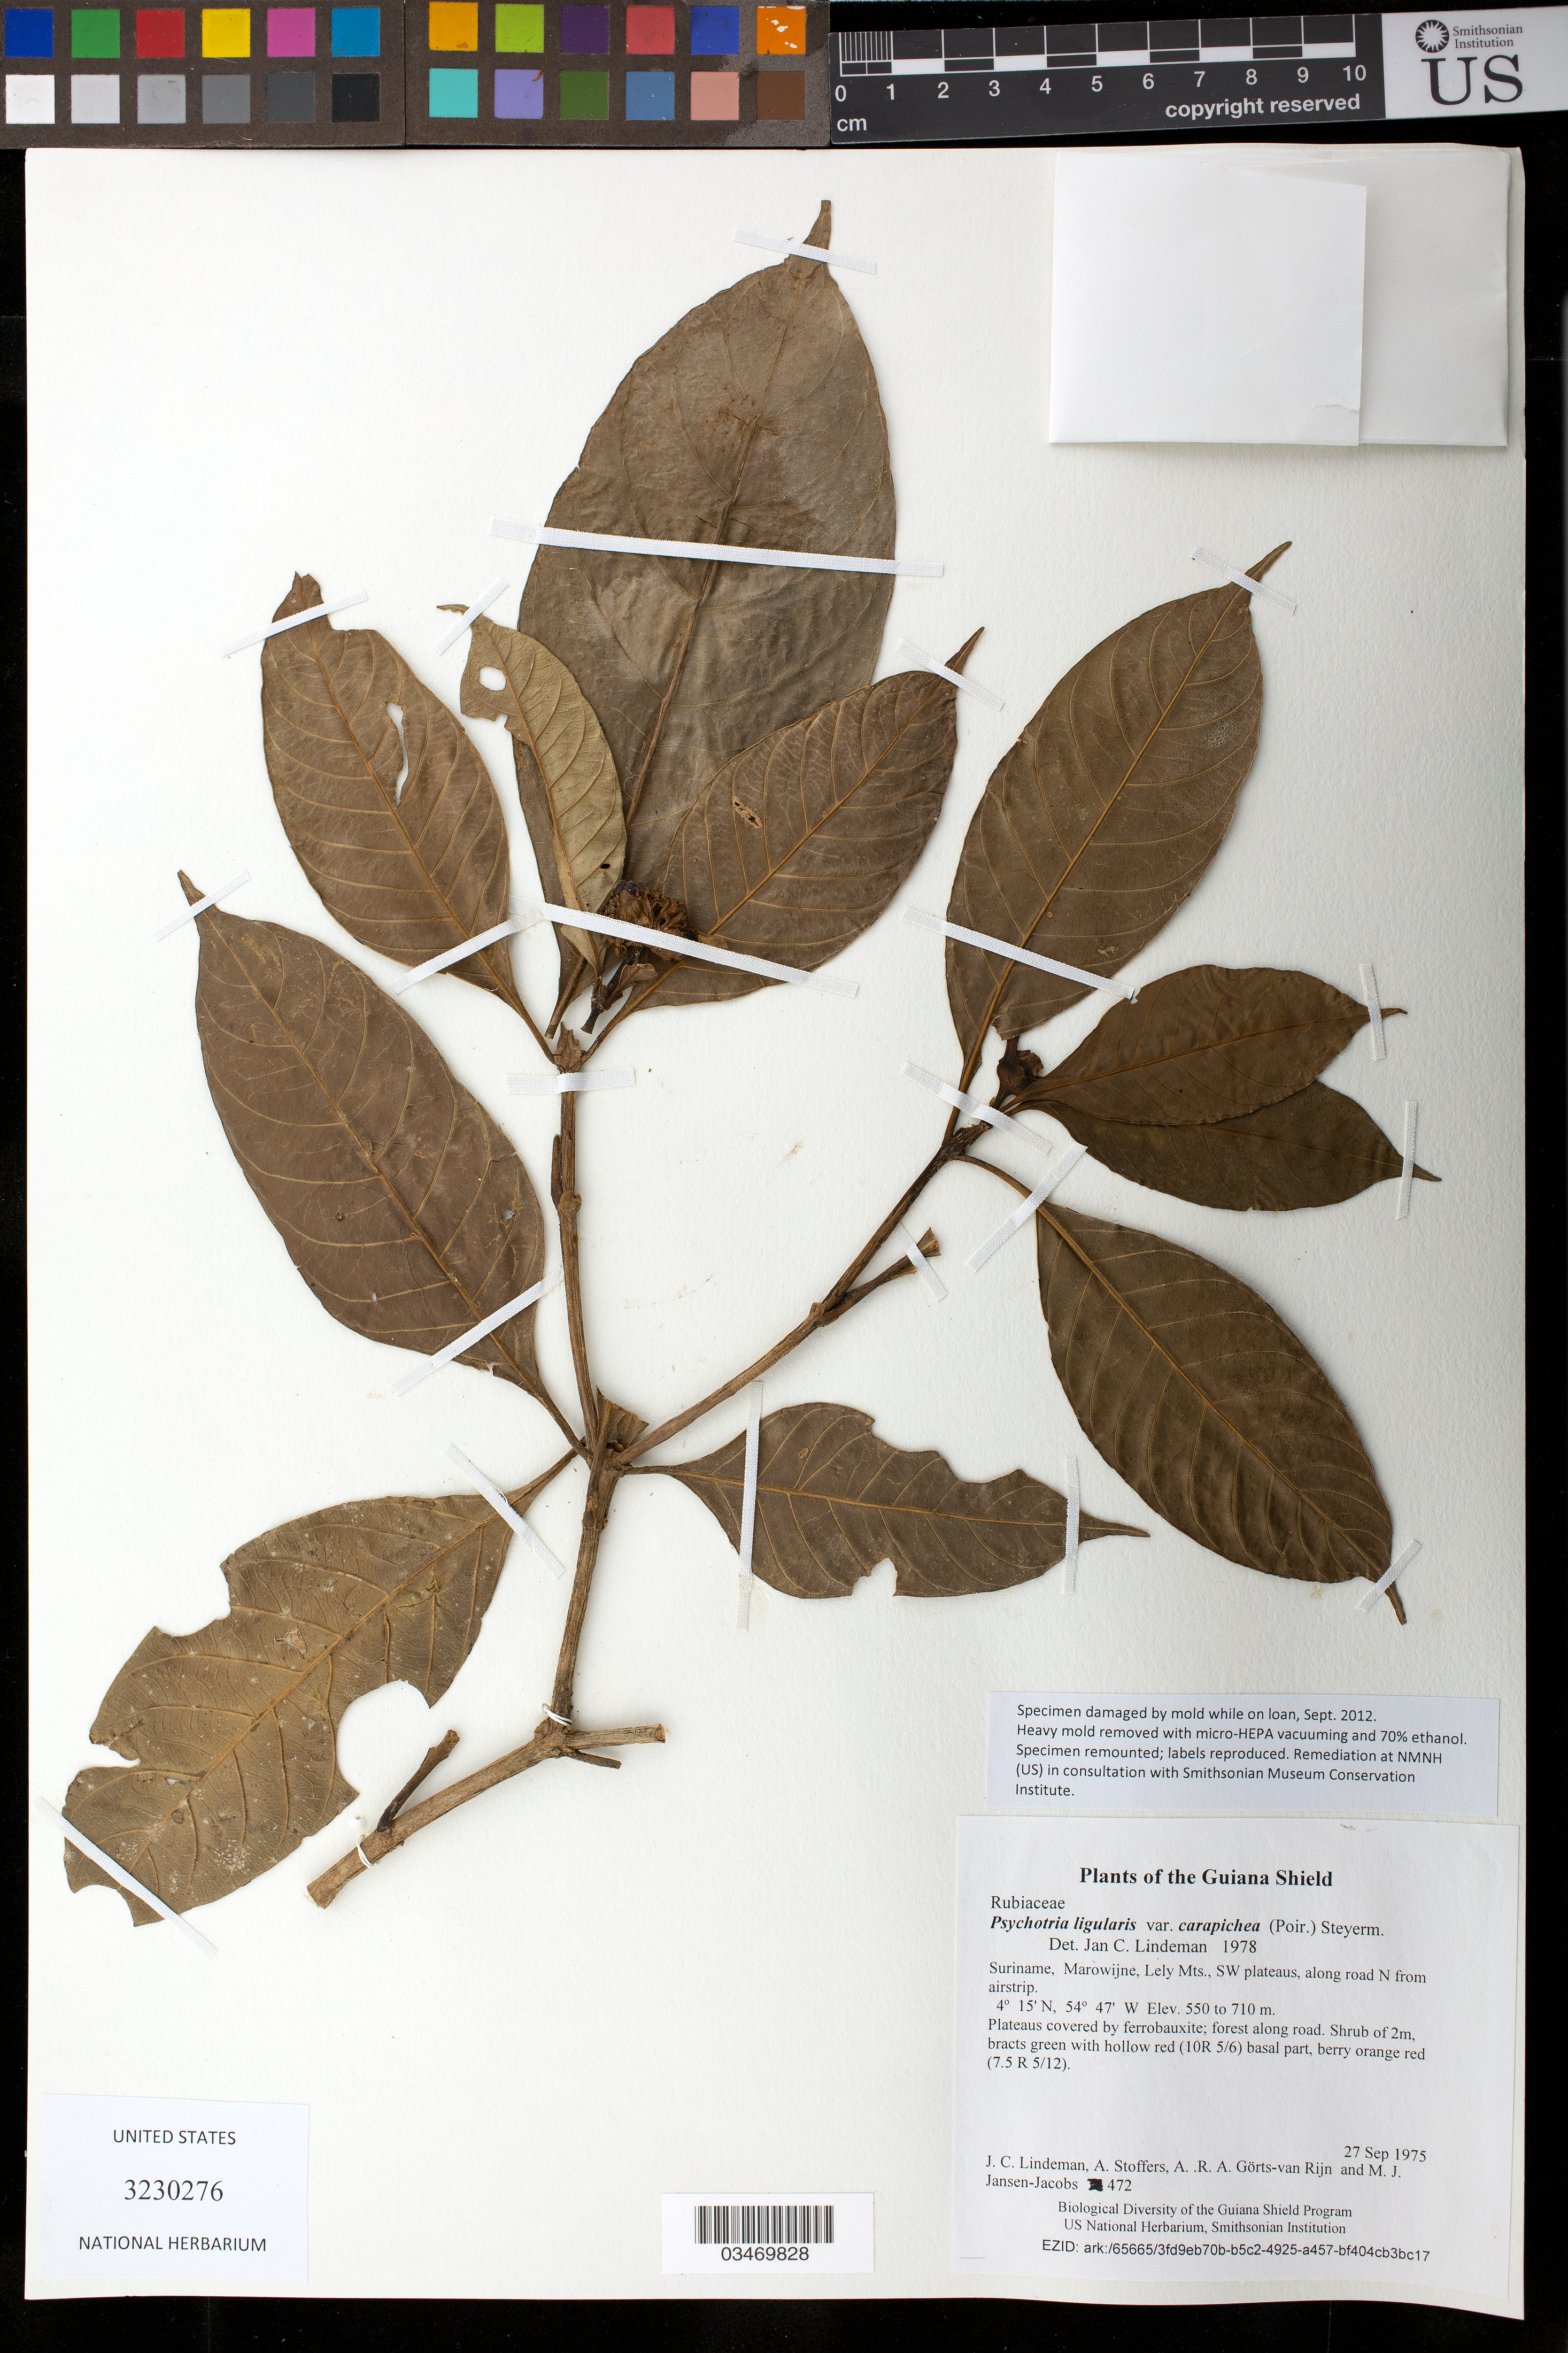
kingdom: Plantae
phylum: Tracheophyta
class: Magnoliopsida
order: Gentianales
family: Rubiaceae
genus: Psychotria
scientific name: Psychotria ligularis var. carapichea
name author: (Poir.) Steyerm.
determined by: Lindeman, J. C.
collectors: J. C. Lindeman, A. Stoffers, A. .R. A. Görts-van Rijn & M. J. Jansen-Jacobs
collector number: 472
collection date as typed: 27 Sep 1975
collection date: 1975-09-27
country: Suriname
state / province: Marowijne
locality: Lely Mts., SW plateaus, along road N from airstrip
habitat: Plateaus covered by ferrobauxite; forest along road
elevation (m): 550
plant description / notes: Specimen damaged by mold while on loan, Sept. 2012. Heavy mold removed with micro-HEPA vacuuming and 70% ethanol. Specimen remounted; labels reproduced. Remediation at NMNH (US) in consultation with Smithsonian Museum Conservation Institute.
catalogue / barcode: US 3230276